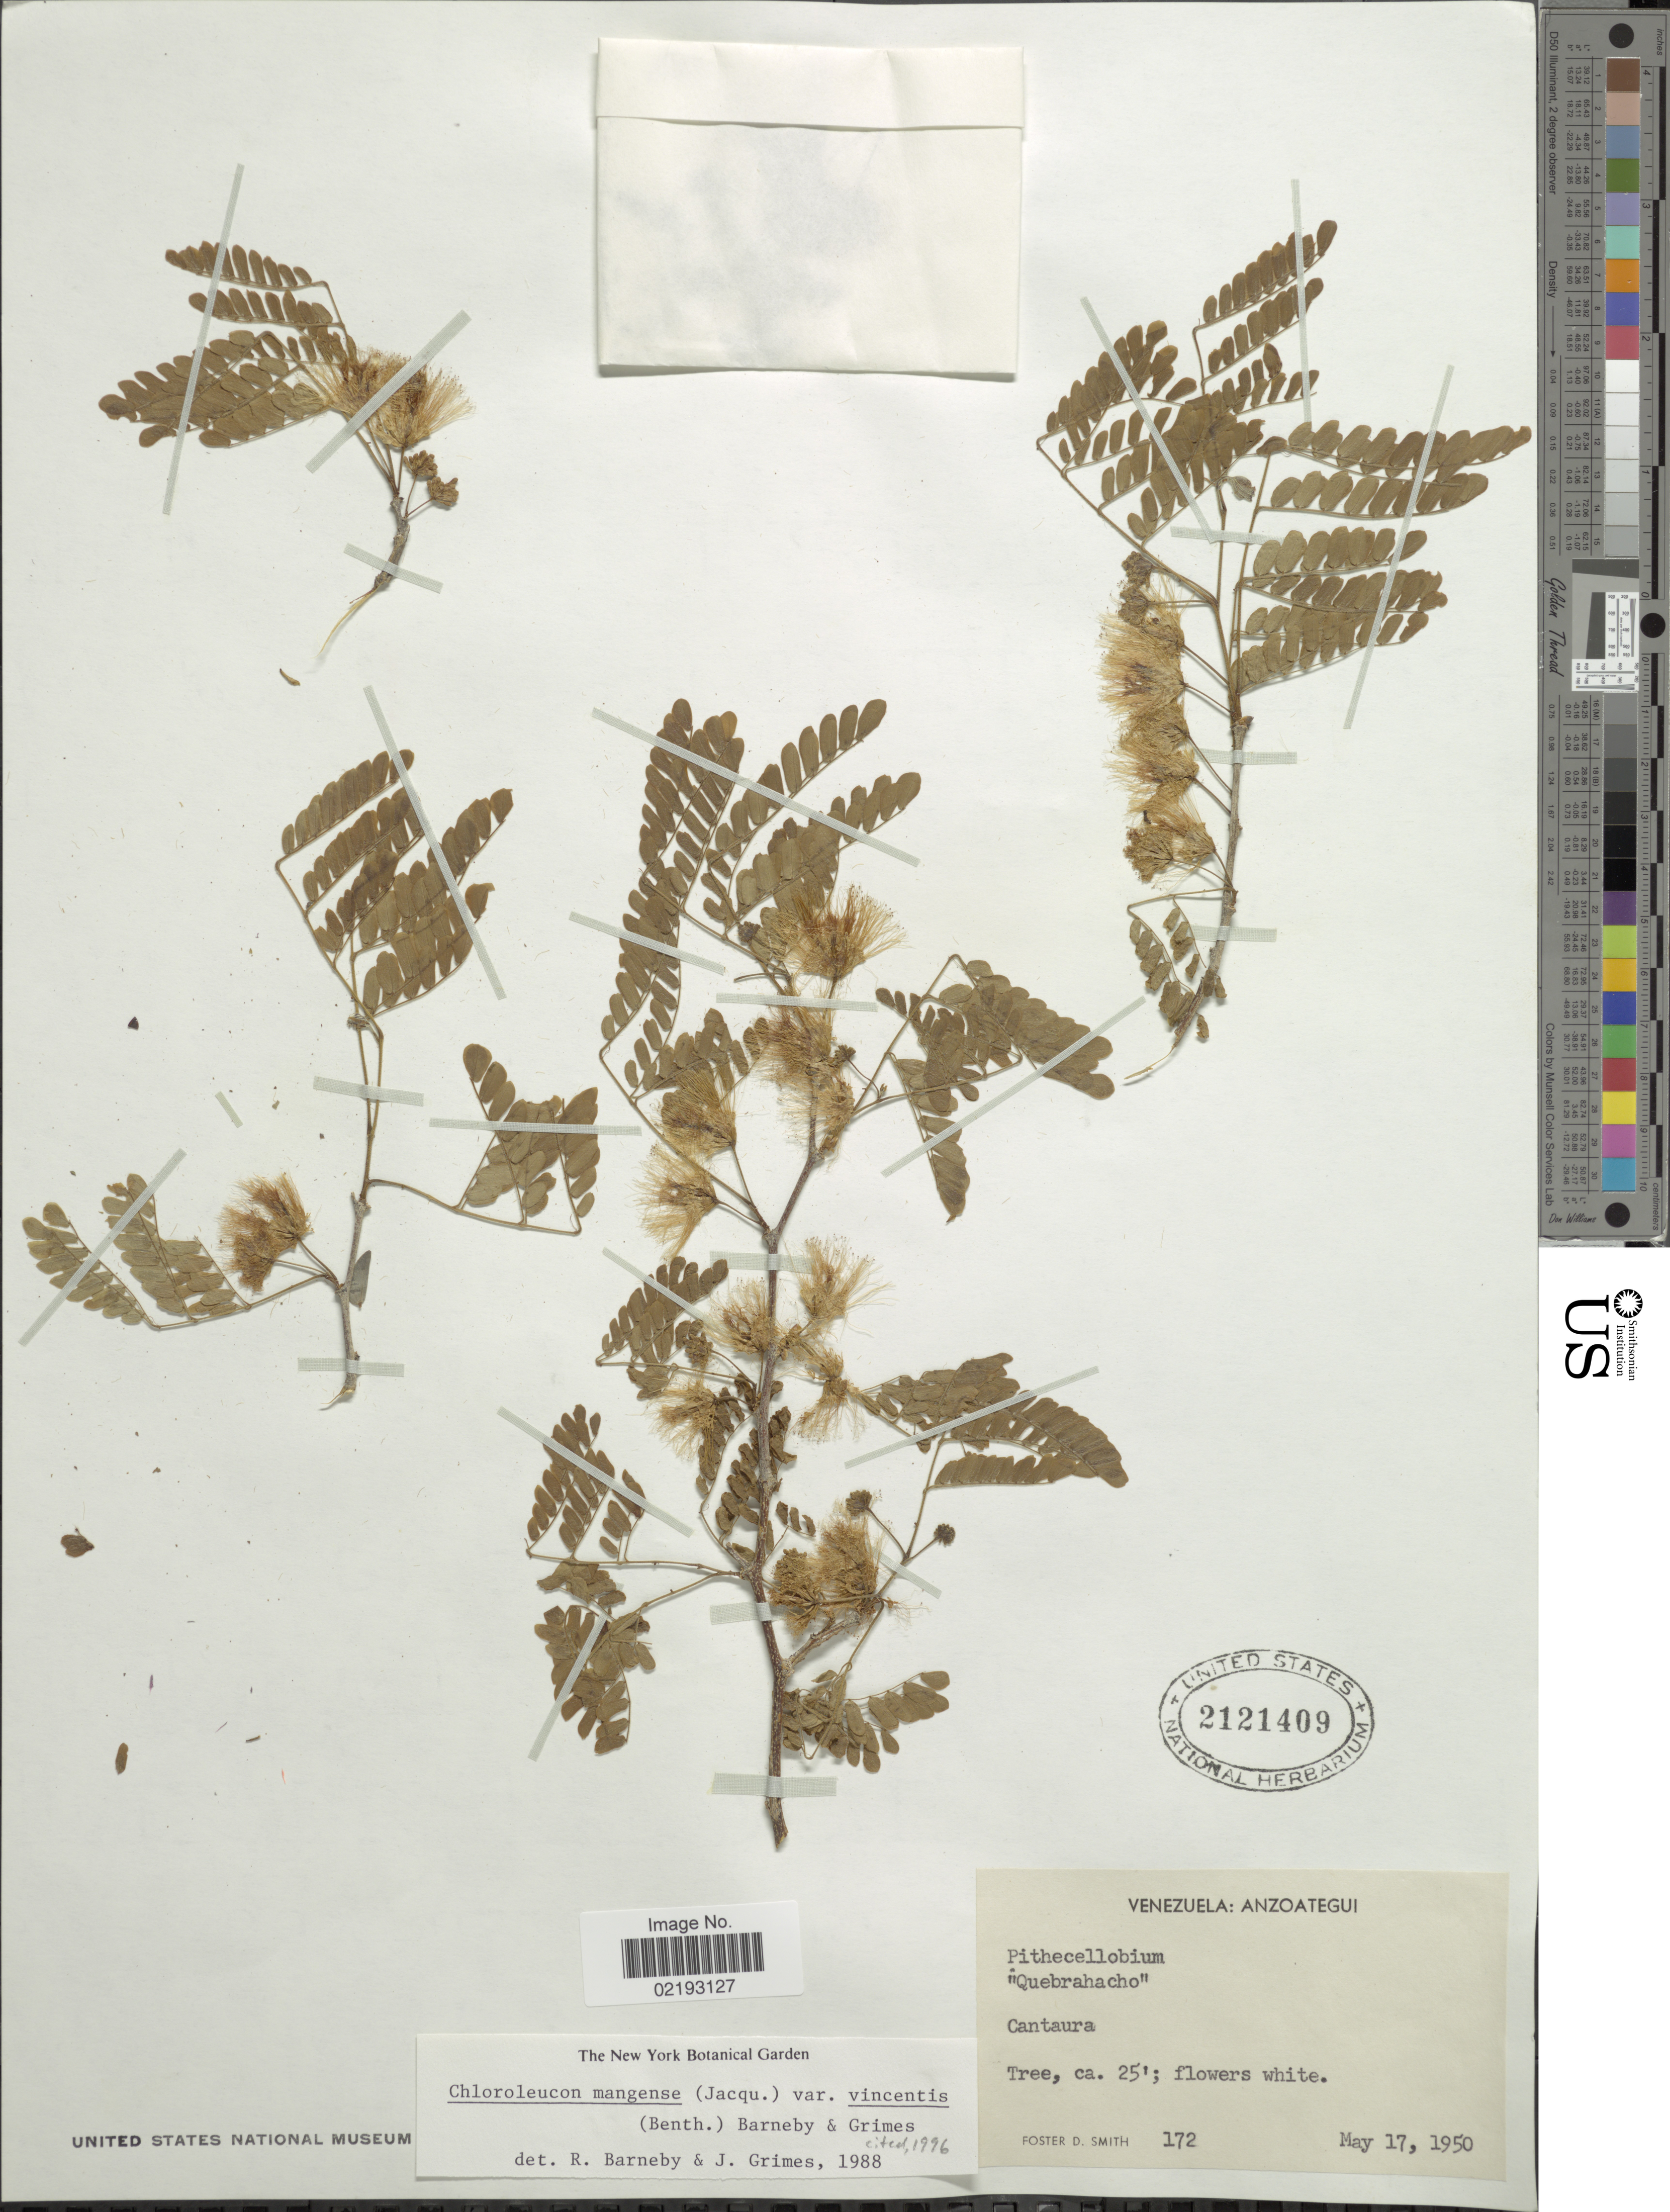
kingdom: Plantae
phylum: Tracheophyta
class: Magnoliopsida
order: Fabales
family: Fabaceae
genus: Chloroleucon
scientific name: Chloroleucon mangense var. vincentis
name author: (Benth.) Barneby & J.W. Grimes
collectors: F. Smith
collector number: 172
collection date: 1950-05-17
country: Venezuela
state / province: Anzoategui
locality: Cantaura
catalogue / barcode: US 2121409